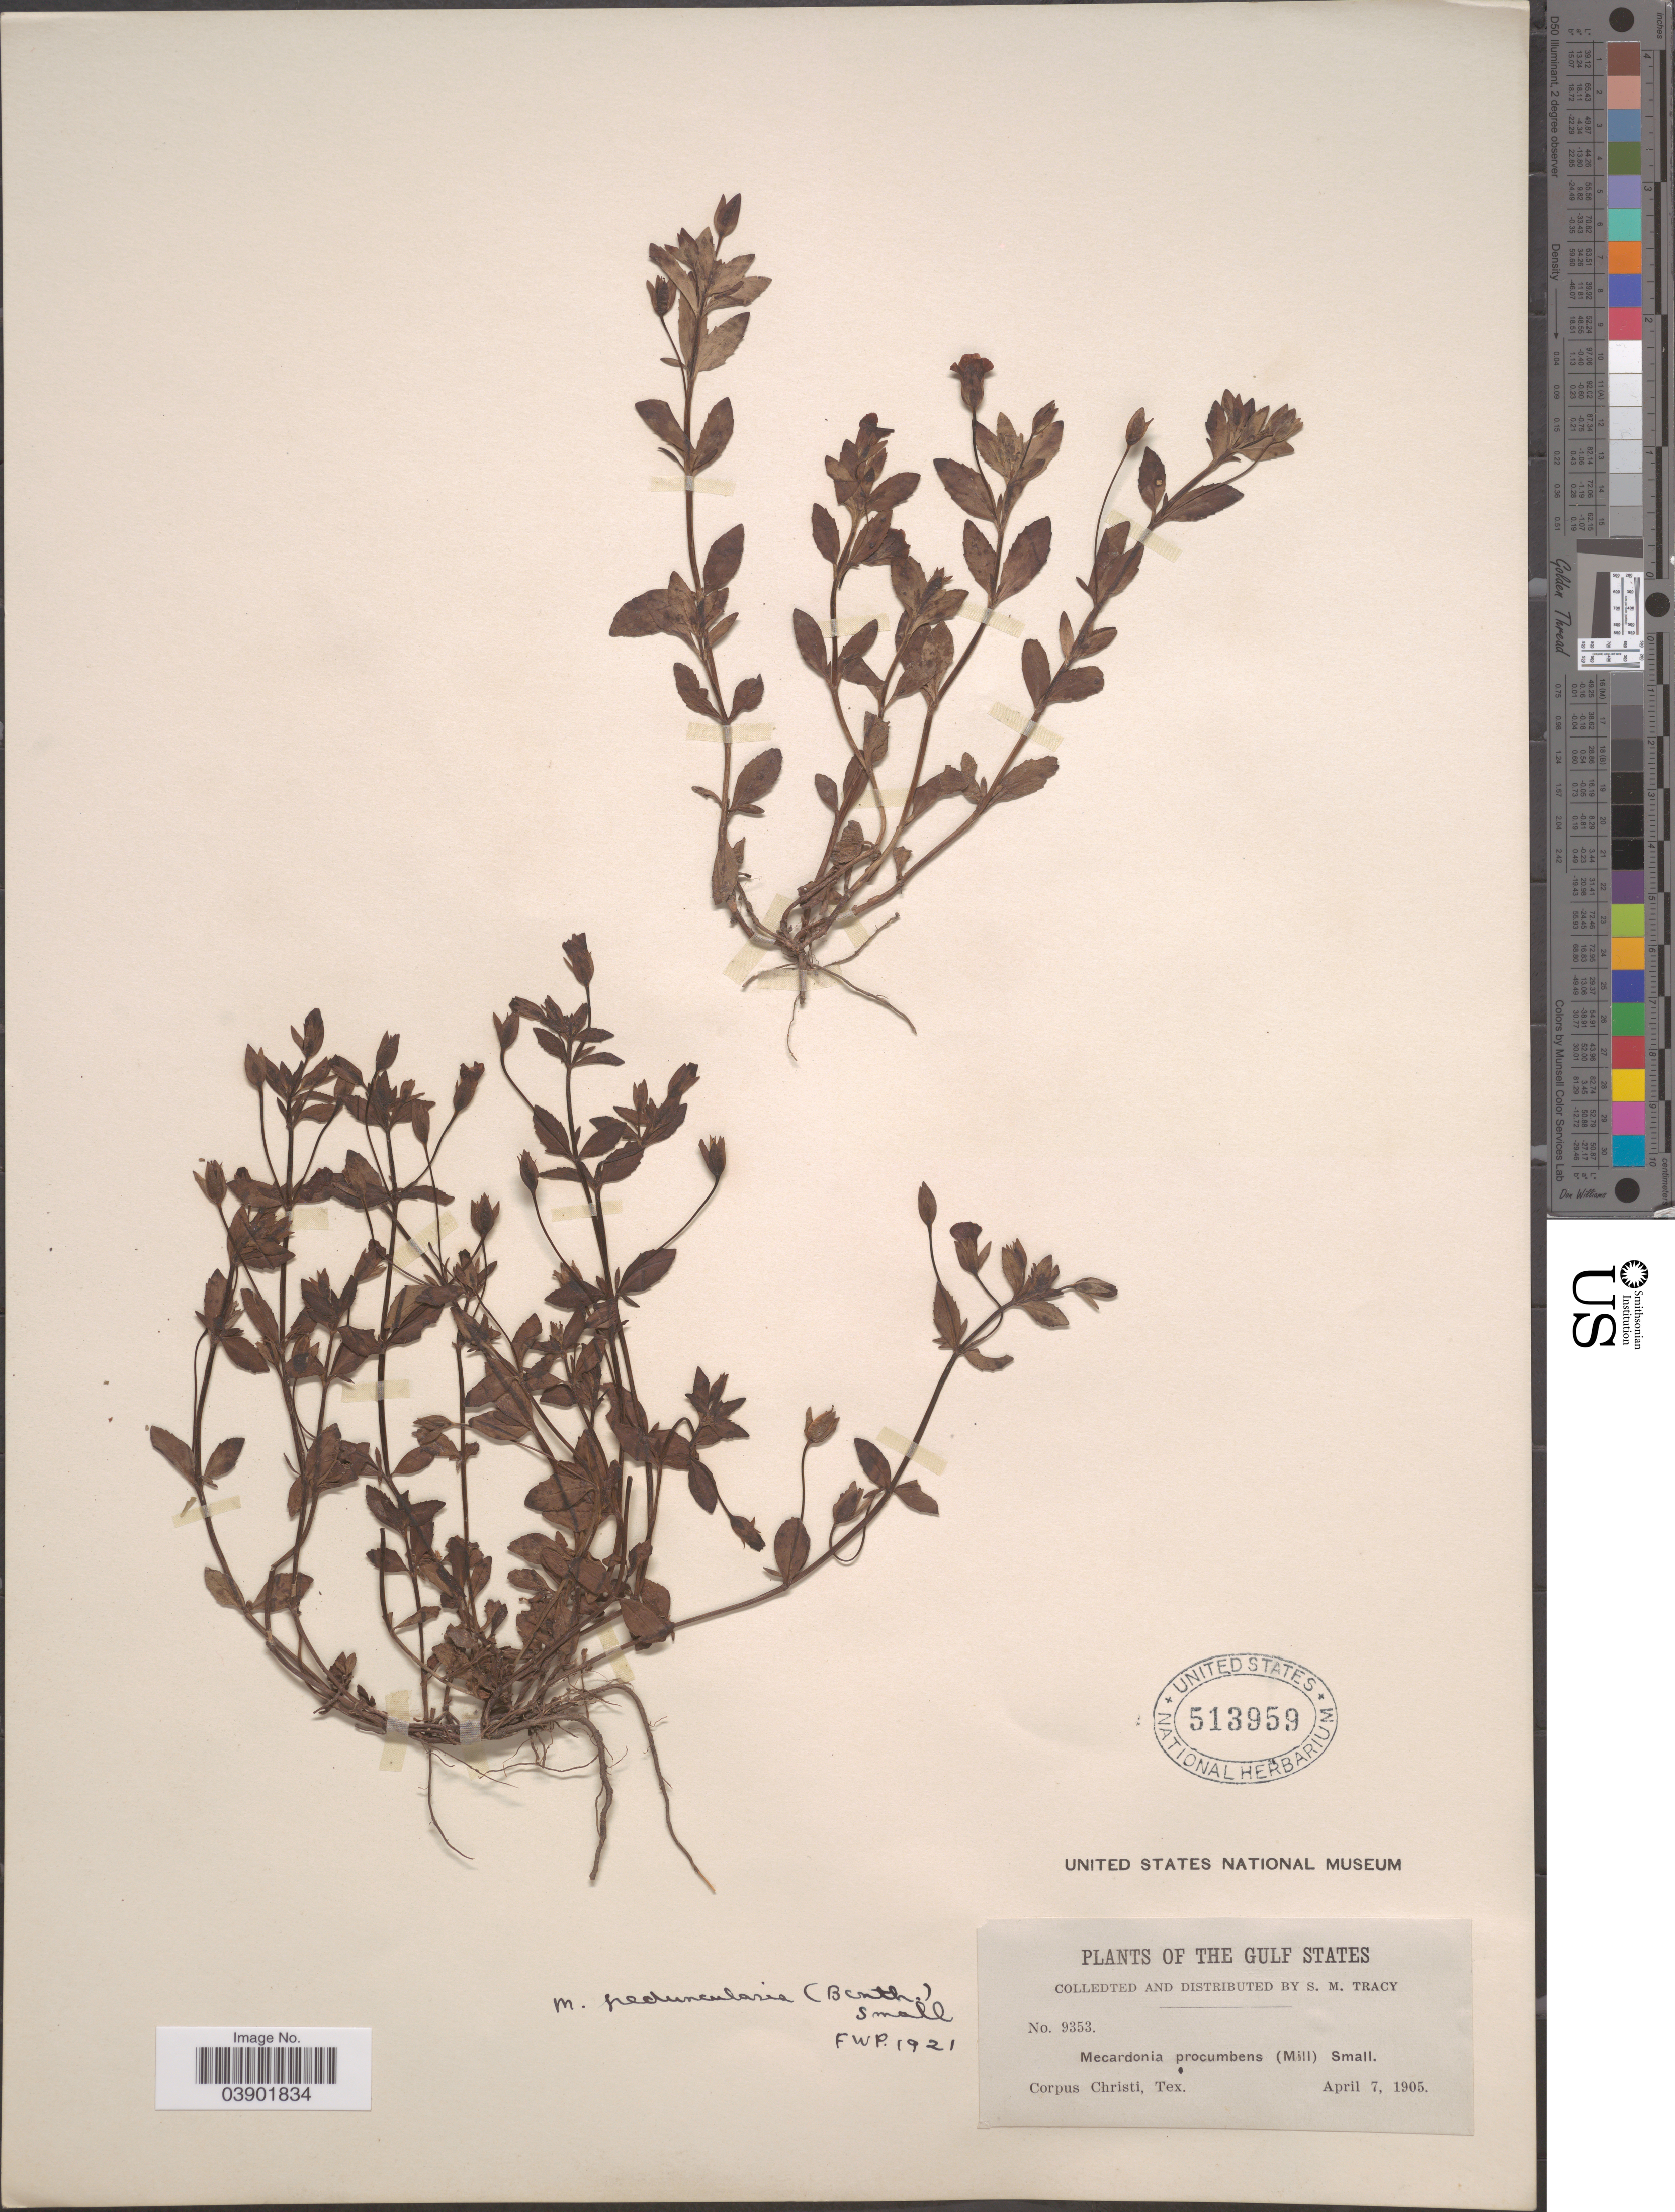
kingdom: Plantae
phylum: Tracheophyta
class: Magnoliopsida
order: Lamiales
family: Plantaginaceae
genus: Bacopa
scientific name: Bacopa procumbens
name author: (Mill.) Greenm.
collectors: S. M. Tracy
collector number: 9353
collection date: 1905-04-07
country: United States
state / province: Texas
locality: The Gulf States. Corpus Christi.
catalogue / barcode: US 513959